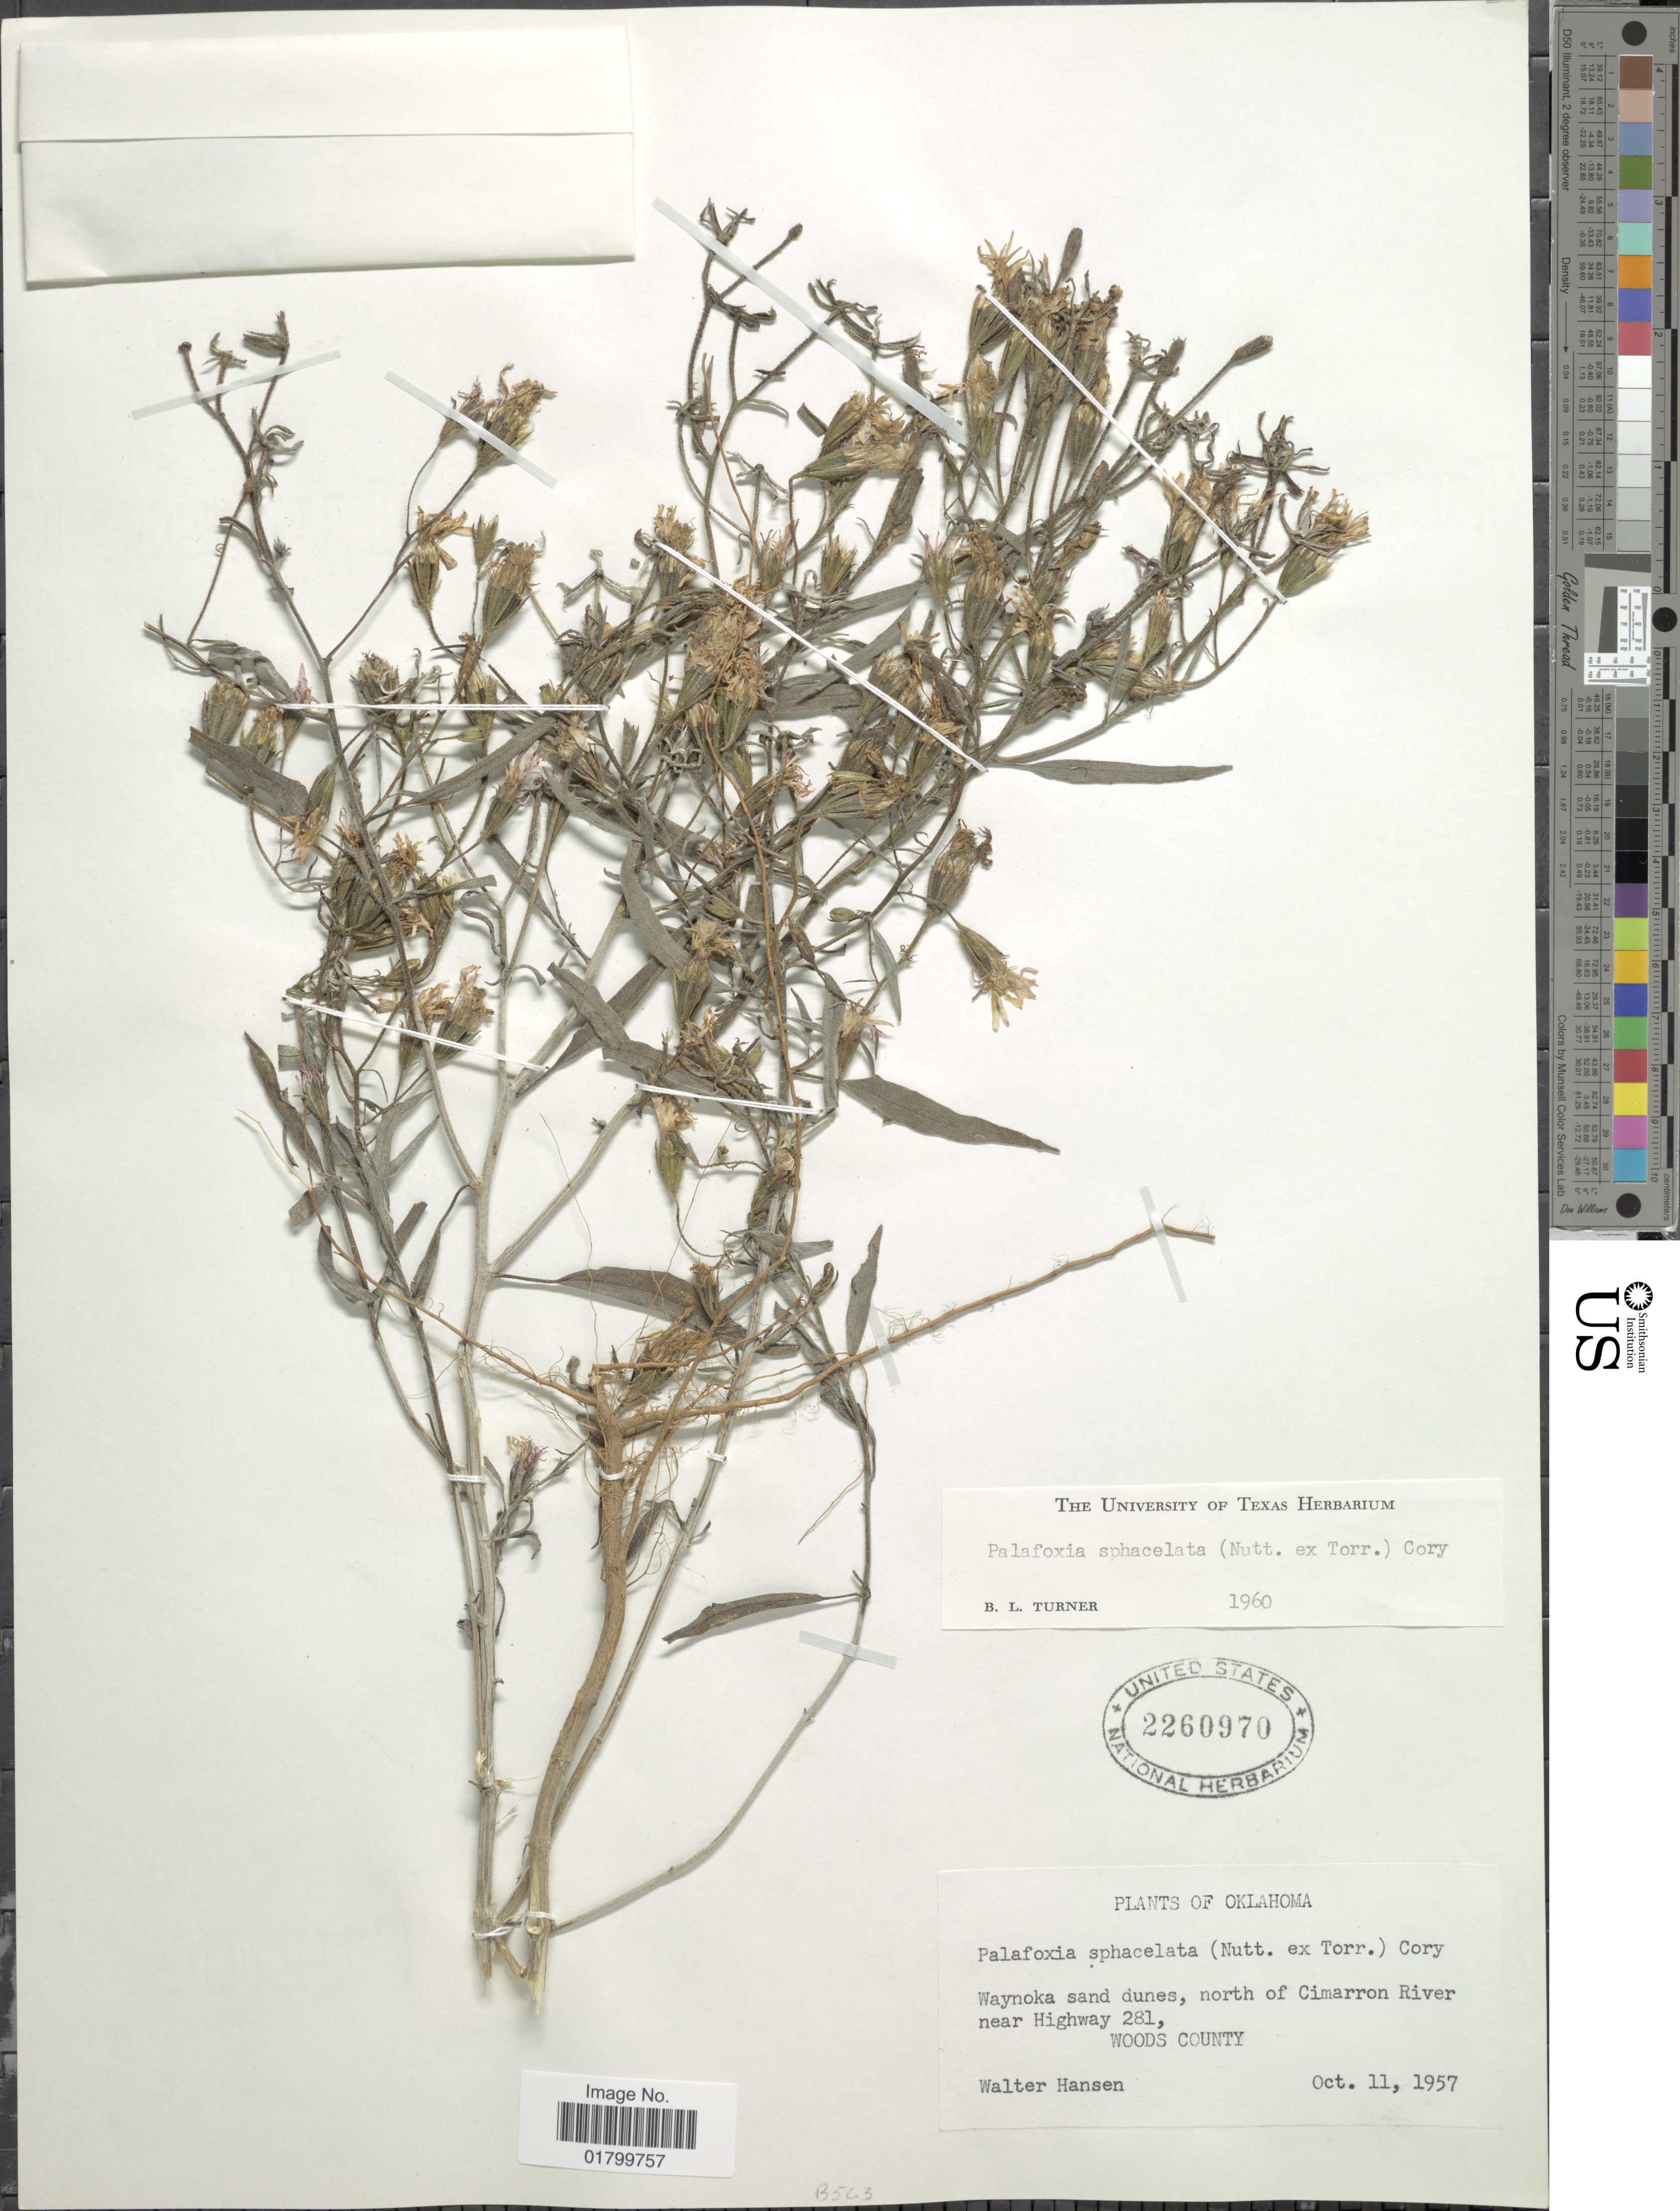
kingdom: Plantae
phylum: Tracheophyta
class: Magnoliopsida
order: Asterales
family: Asteraceae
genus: Palafoxia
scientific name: Palafoxia sphacelata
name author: (Nutt. ex Torr.) Cory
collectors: W. Hansen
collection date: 1957-10-11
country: United States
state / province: Oklahoma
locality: Waynoka sand dunes, north of Cimarron River near Highway 281, Woods County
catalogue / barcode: US 2260970